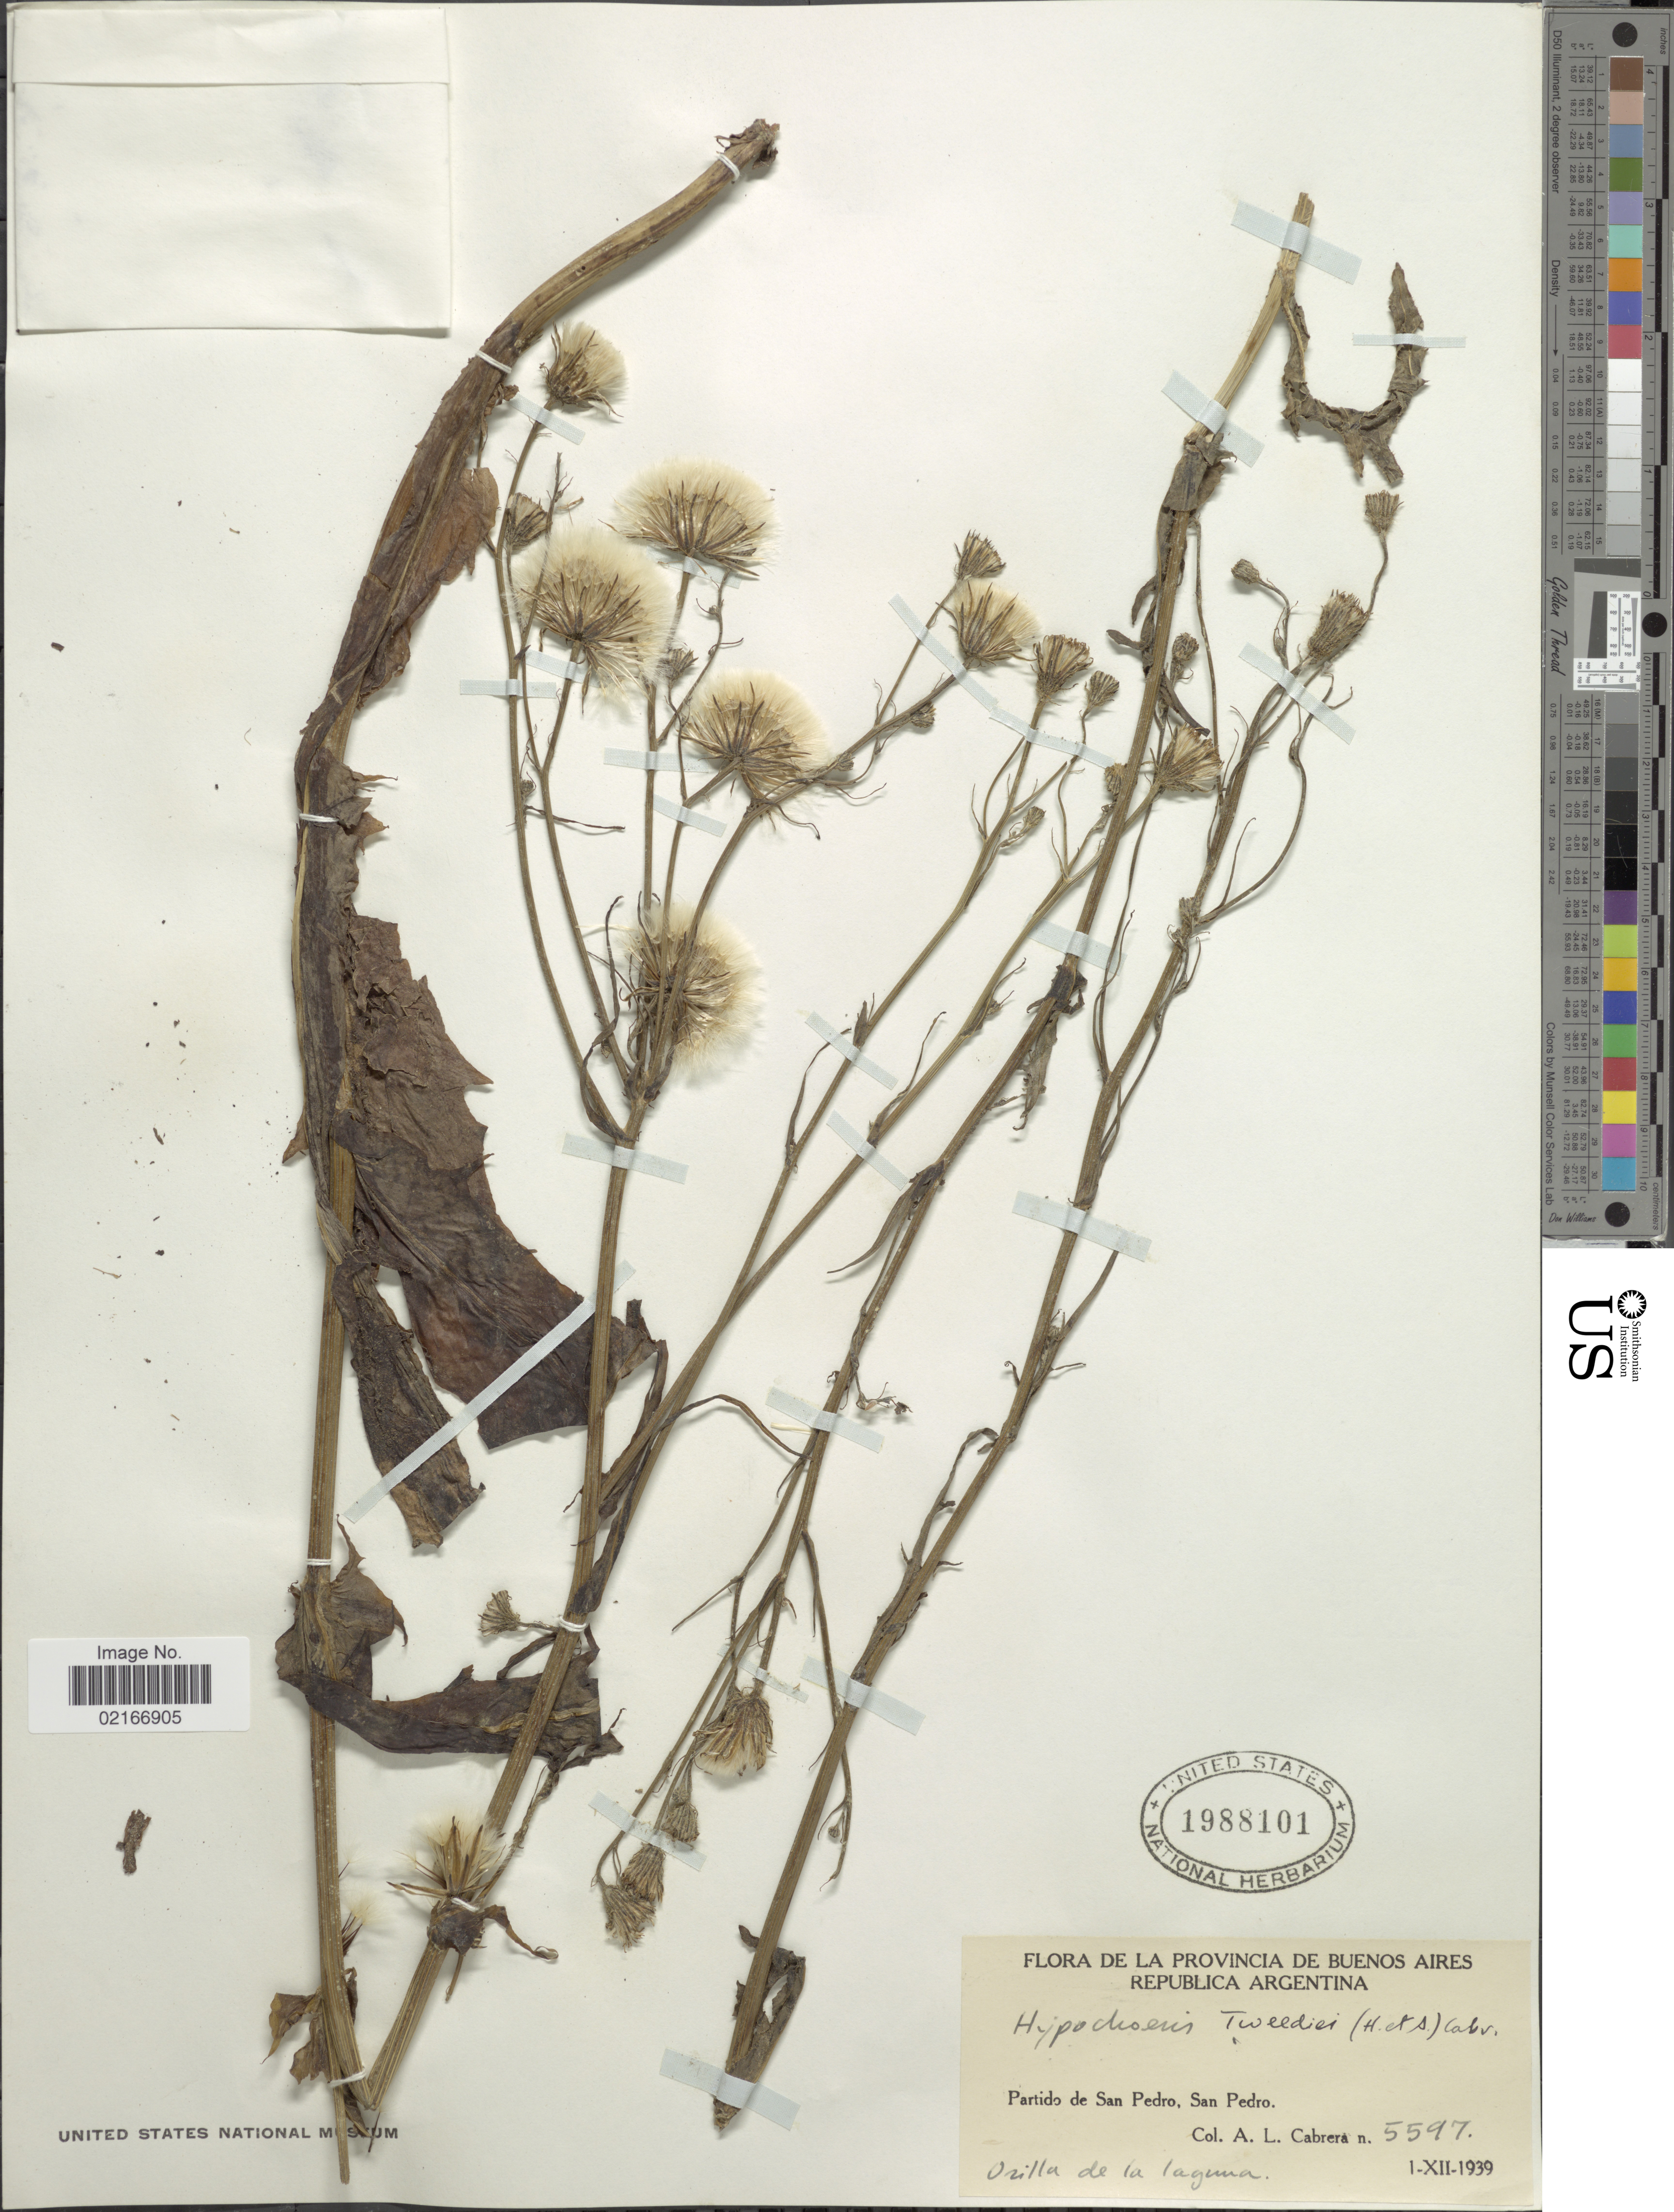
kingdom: Plantae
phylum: Tracheophyta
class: Magnoliopsida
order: Asterales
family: Asteraceae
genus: Hypochaeris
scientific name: Hypochaeris chillensis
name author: (Kunth) Britton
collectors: A. L. Cabrera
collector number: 5597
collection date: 1939-12-01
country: Argentina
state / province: Buenos Aires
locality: Partido de San Pedro, San Pedro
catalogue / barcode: US 1988101